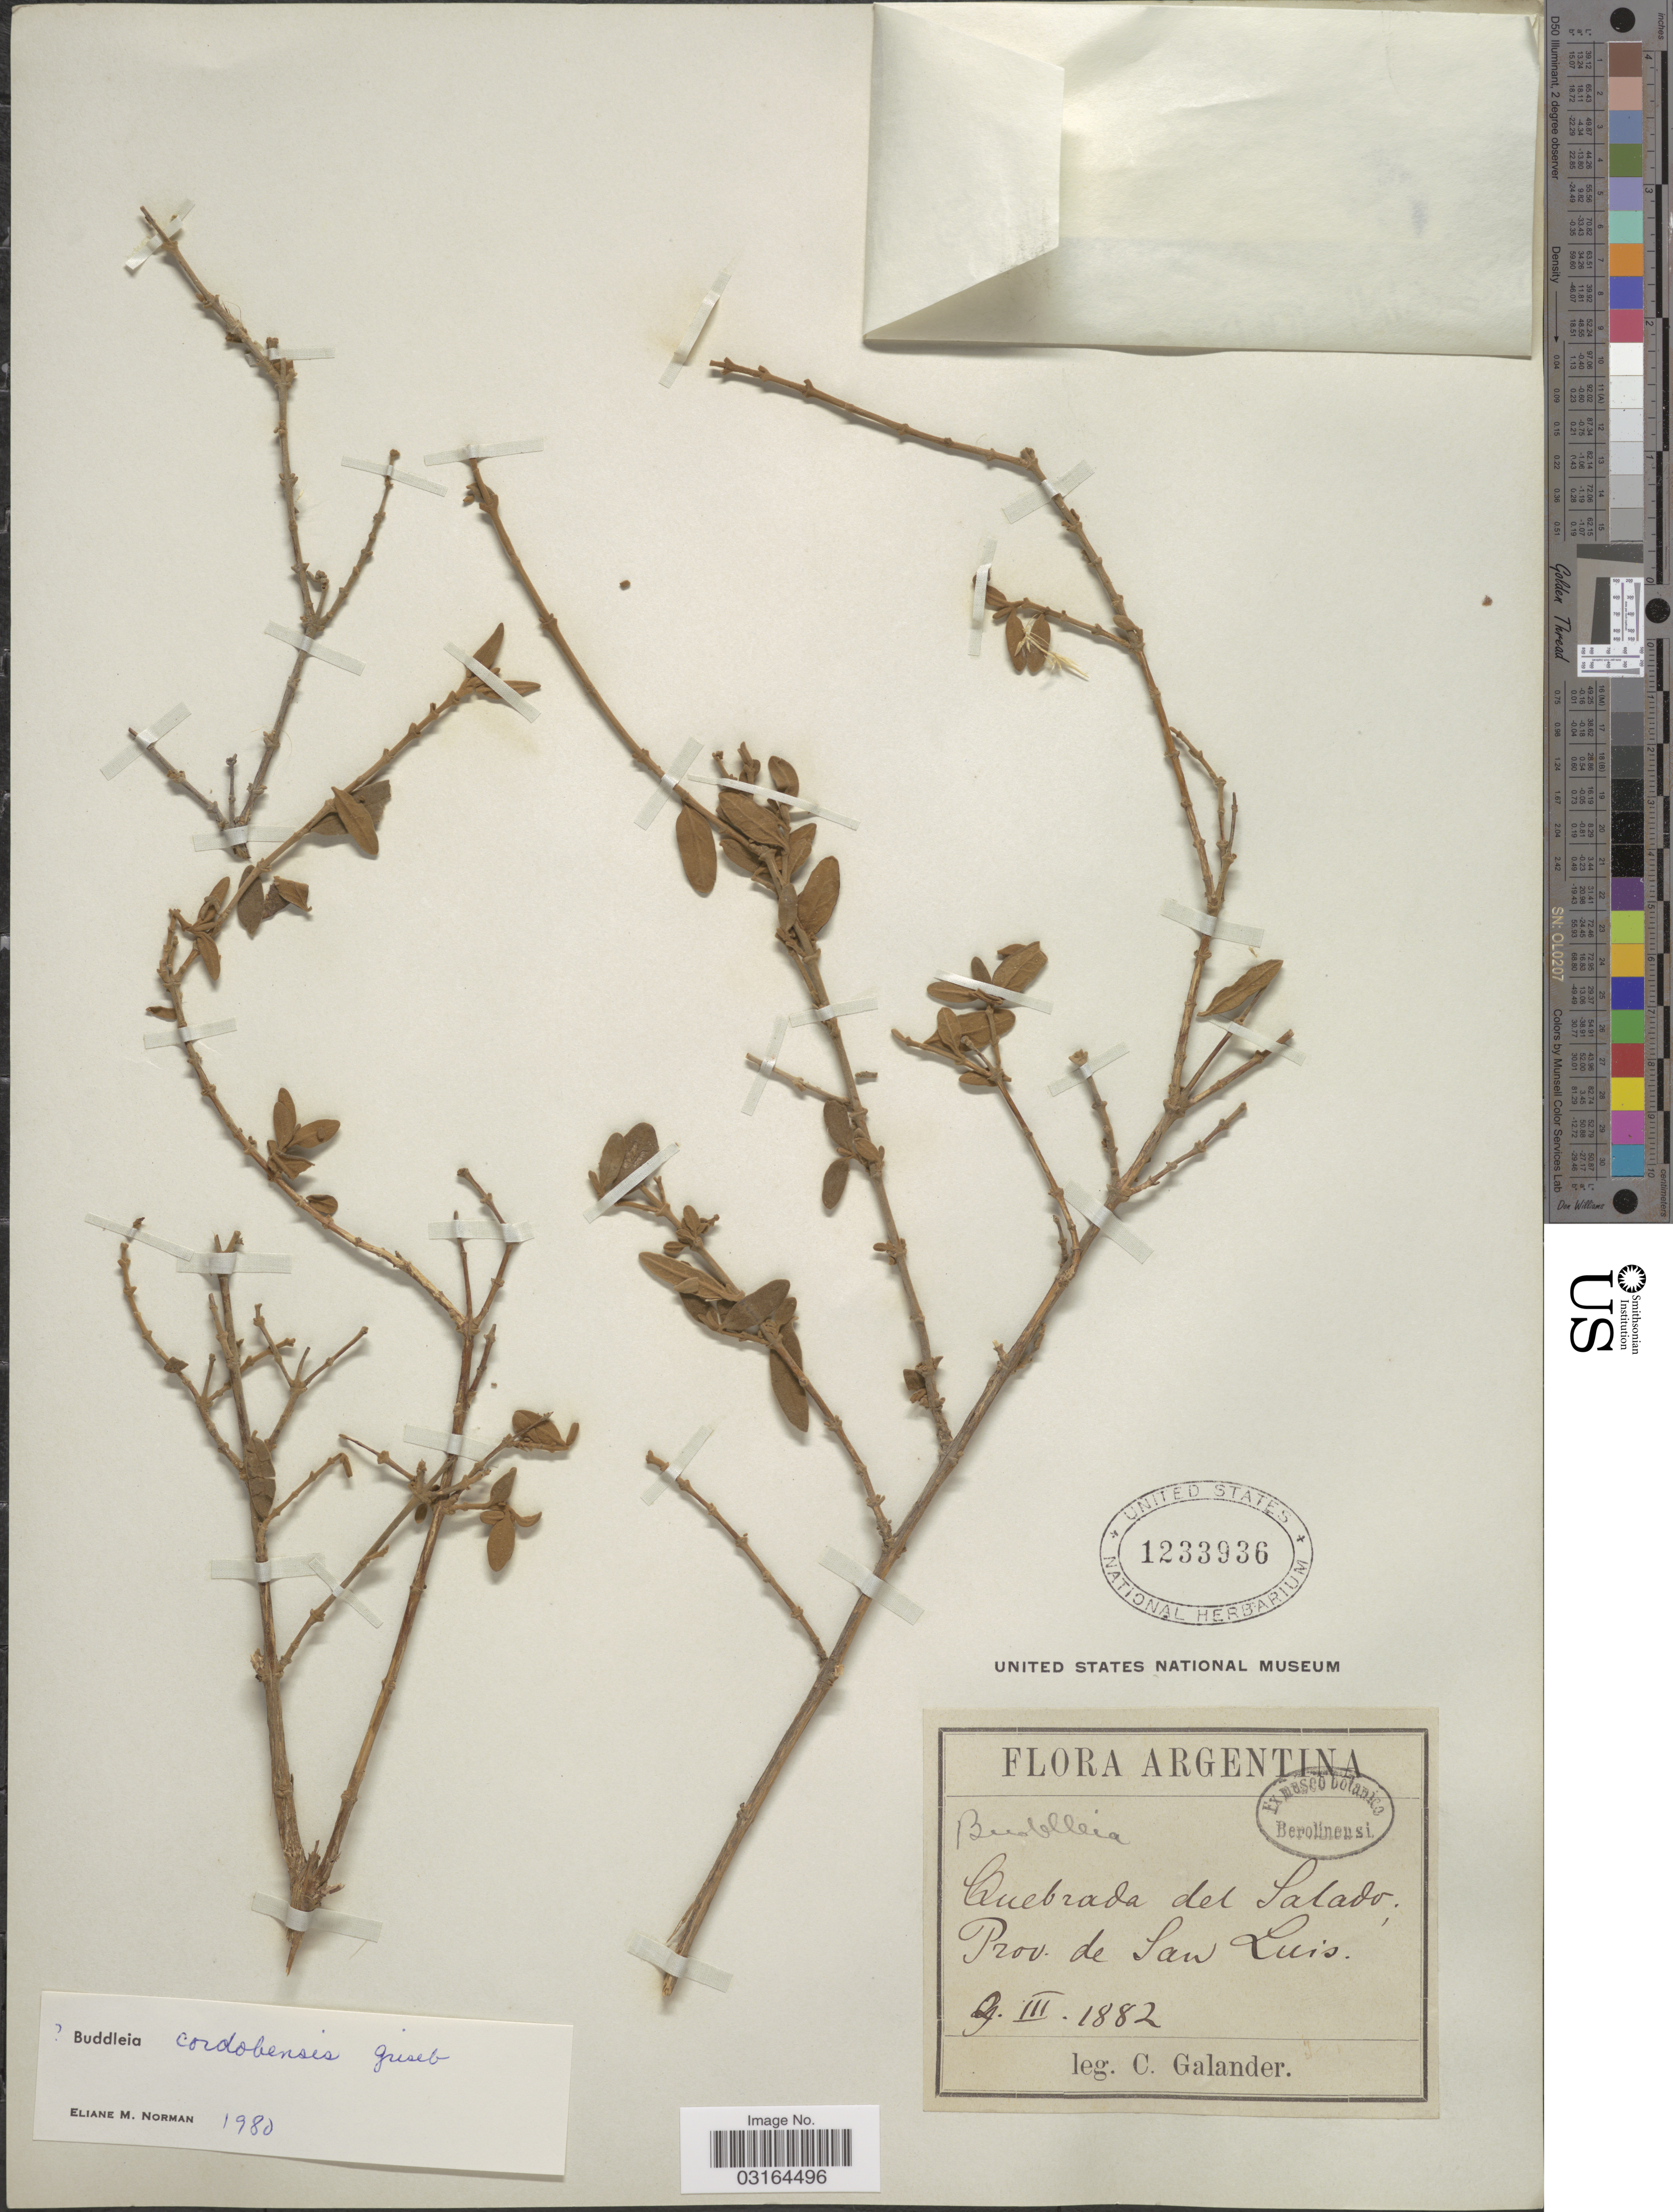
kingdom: Plantae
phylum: Tracheophyta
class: Magnoliopsida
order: Lamiales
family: Scrophulariaceae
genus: Buddleja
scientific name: Buddleja mendozensis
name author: Gillet ex Benth.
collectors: C. Galander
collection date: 1882-03-09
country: Argentina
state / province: San Luis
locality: Quebrada del Salado; Prov. de San Luis.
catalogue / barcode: US 1233936